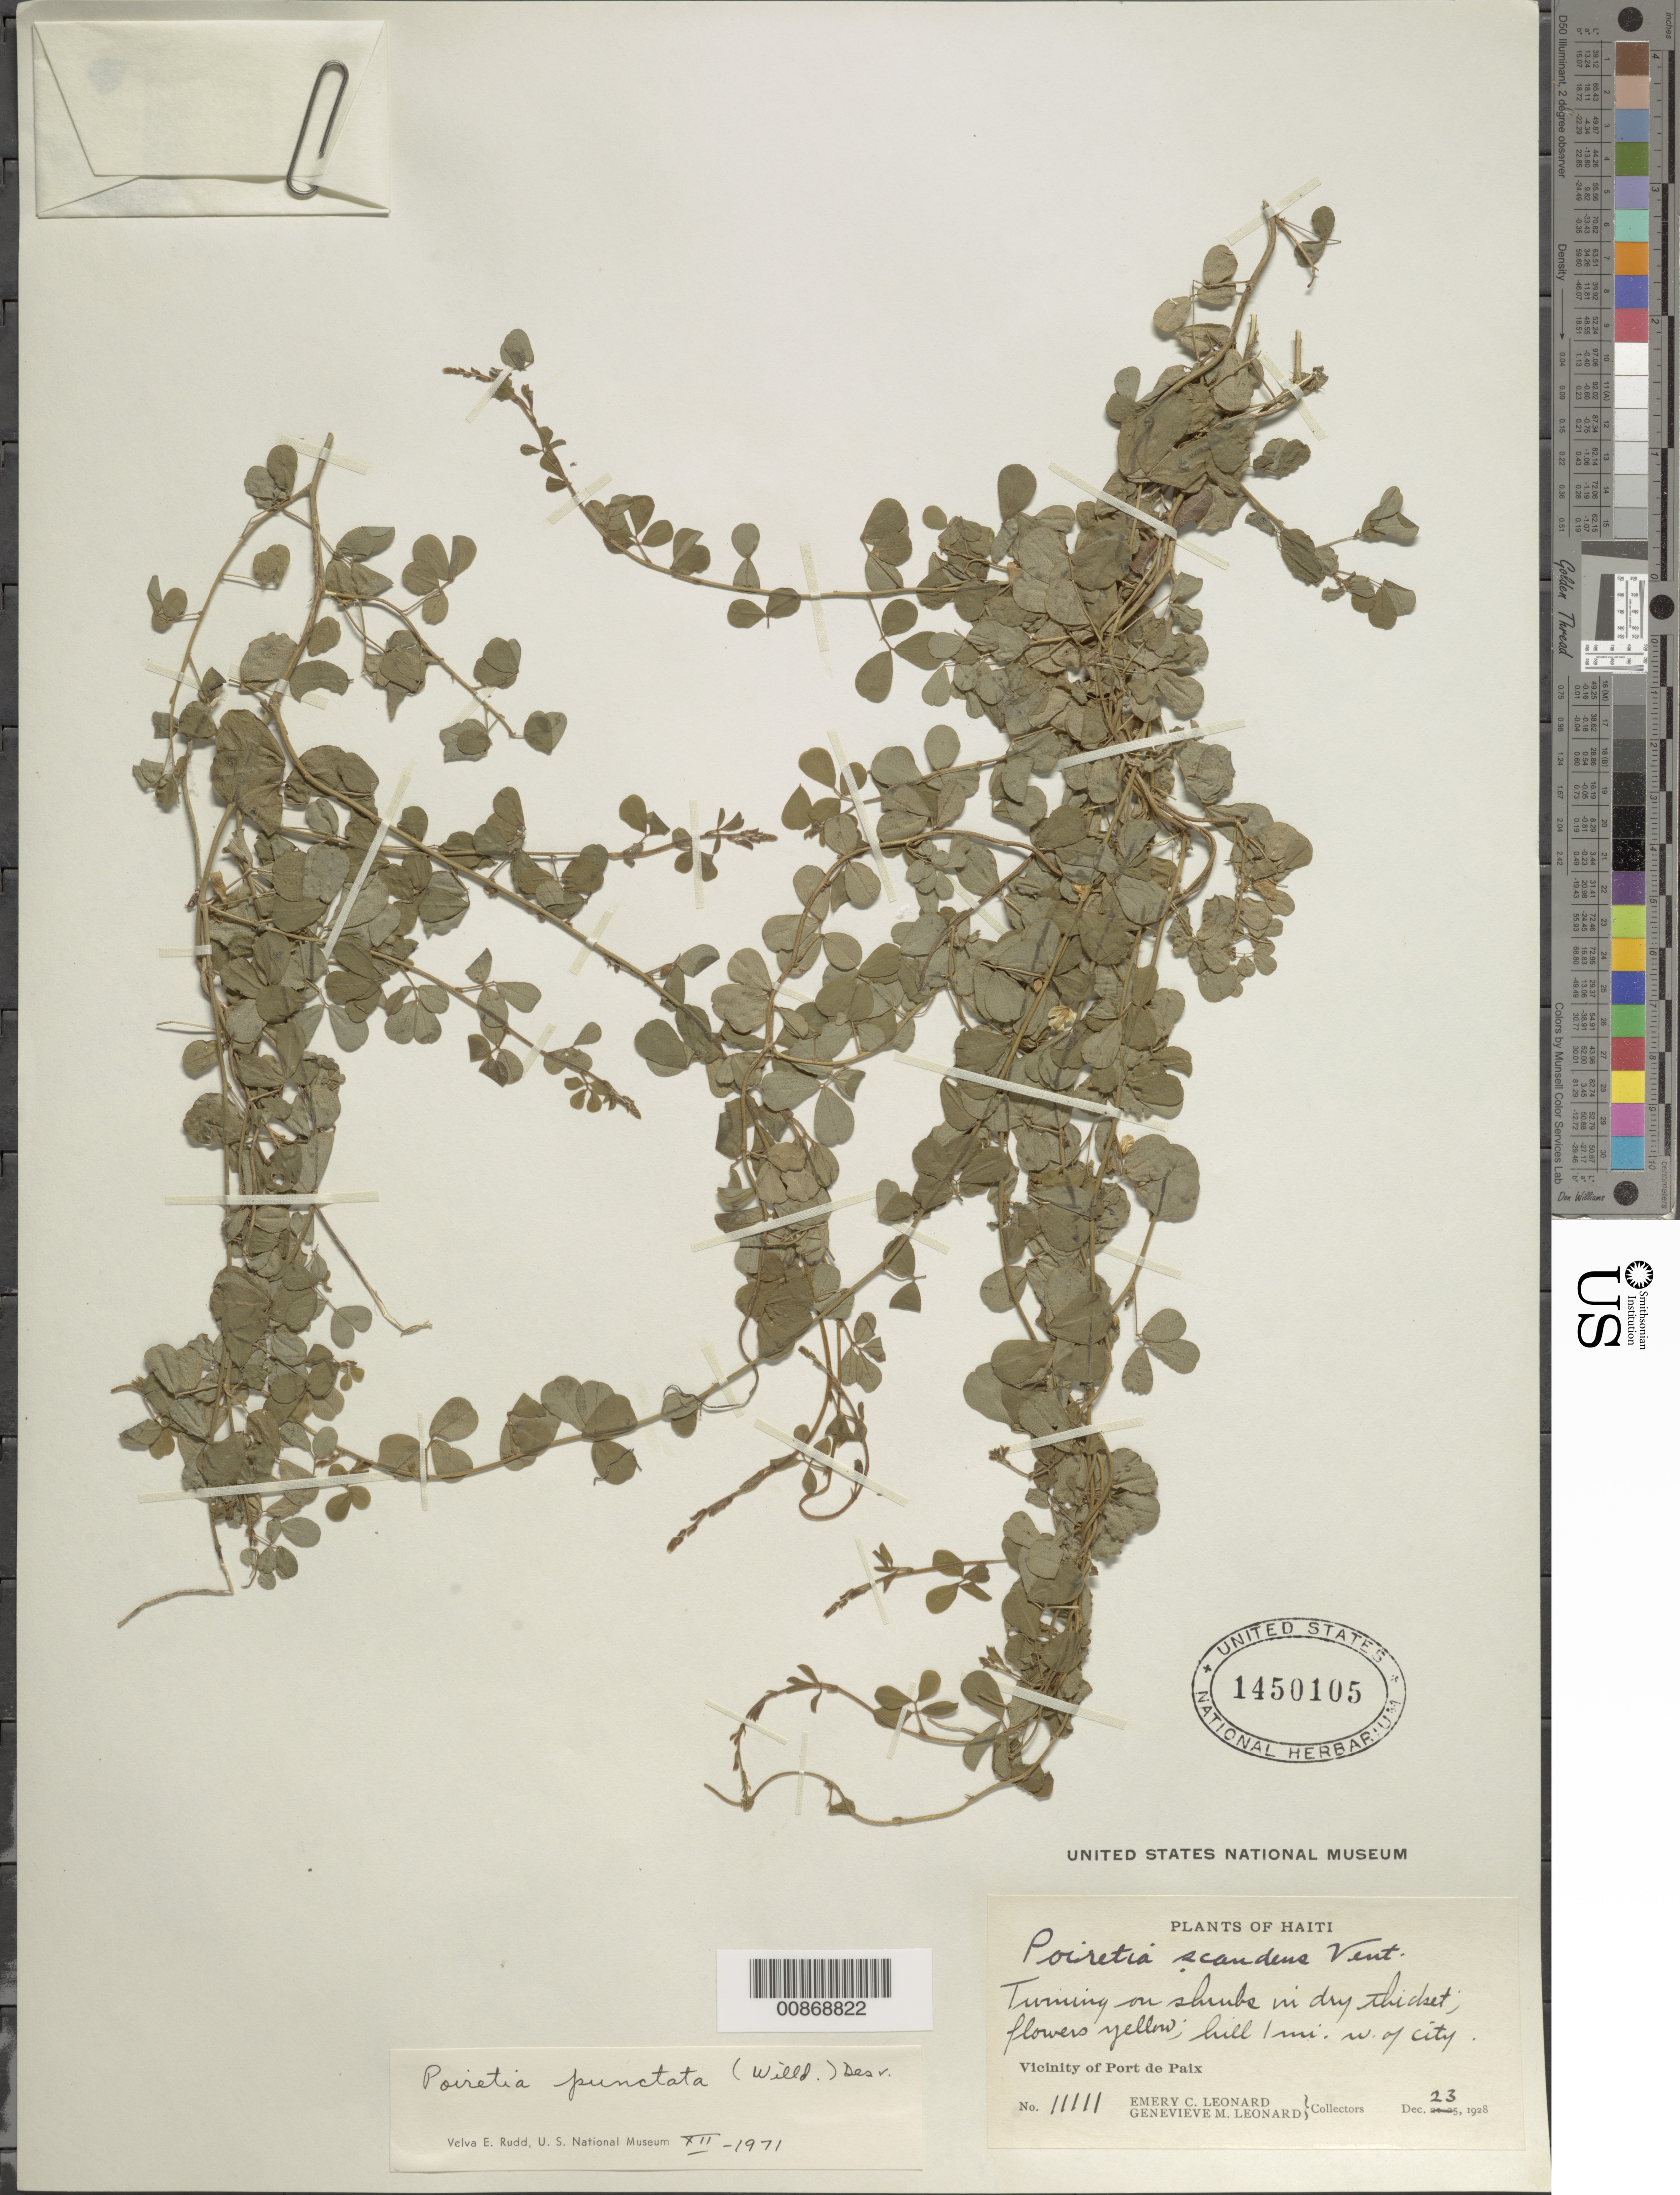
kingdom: Plantae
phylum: Tracheophyta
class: Magnoliopsida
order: Fabales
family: Fabaceae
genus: Poiretia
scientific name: Poiretia scandens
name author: Vent.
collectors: E. C. Leonard & G. M. Leonard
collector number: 11111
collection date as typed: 23 Dec 1928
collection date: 1928-12-23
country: Haiti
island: Hispaniola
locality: Vicinity of Port de Paix. Hill 1 mi. W of city.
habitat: Twining on shrubs in dry thicket.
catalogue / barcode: US 1450105